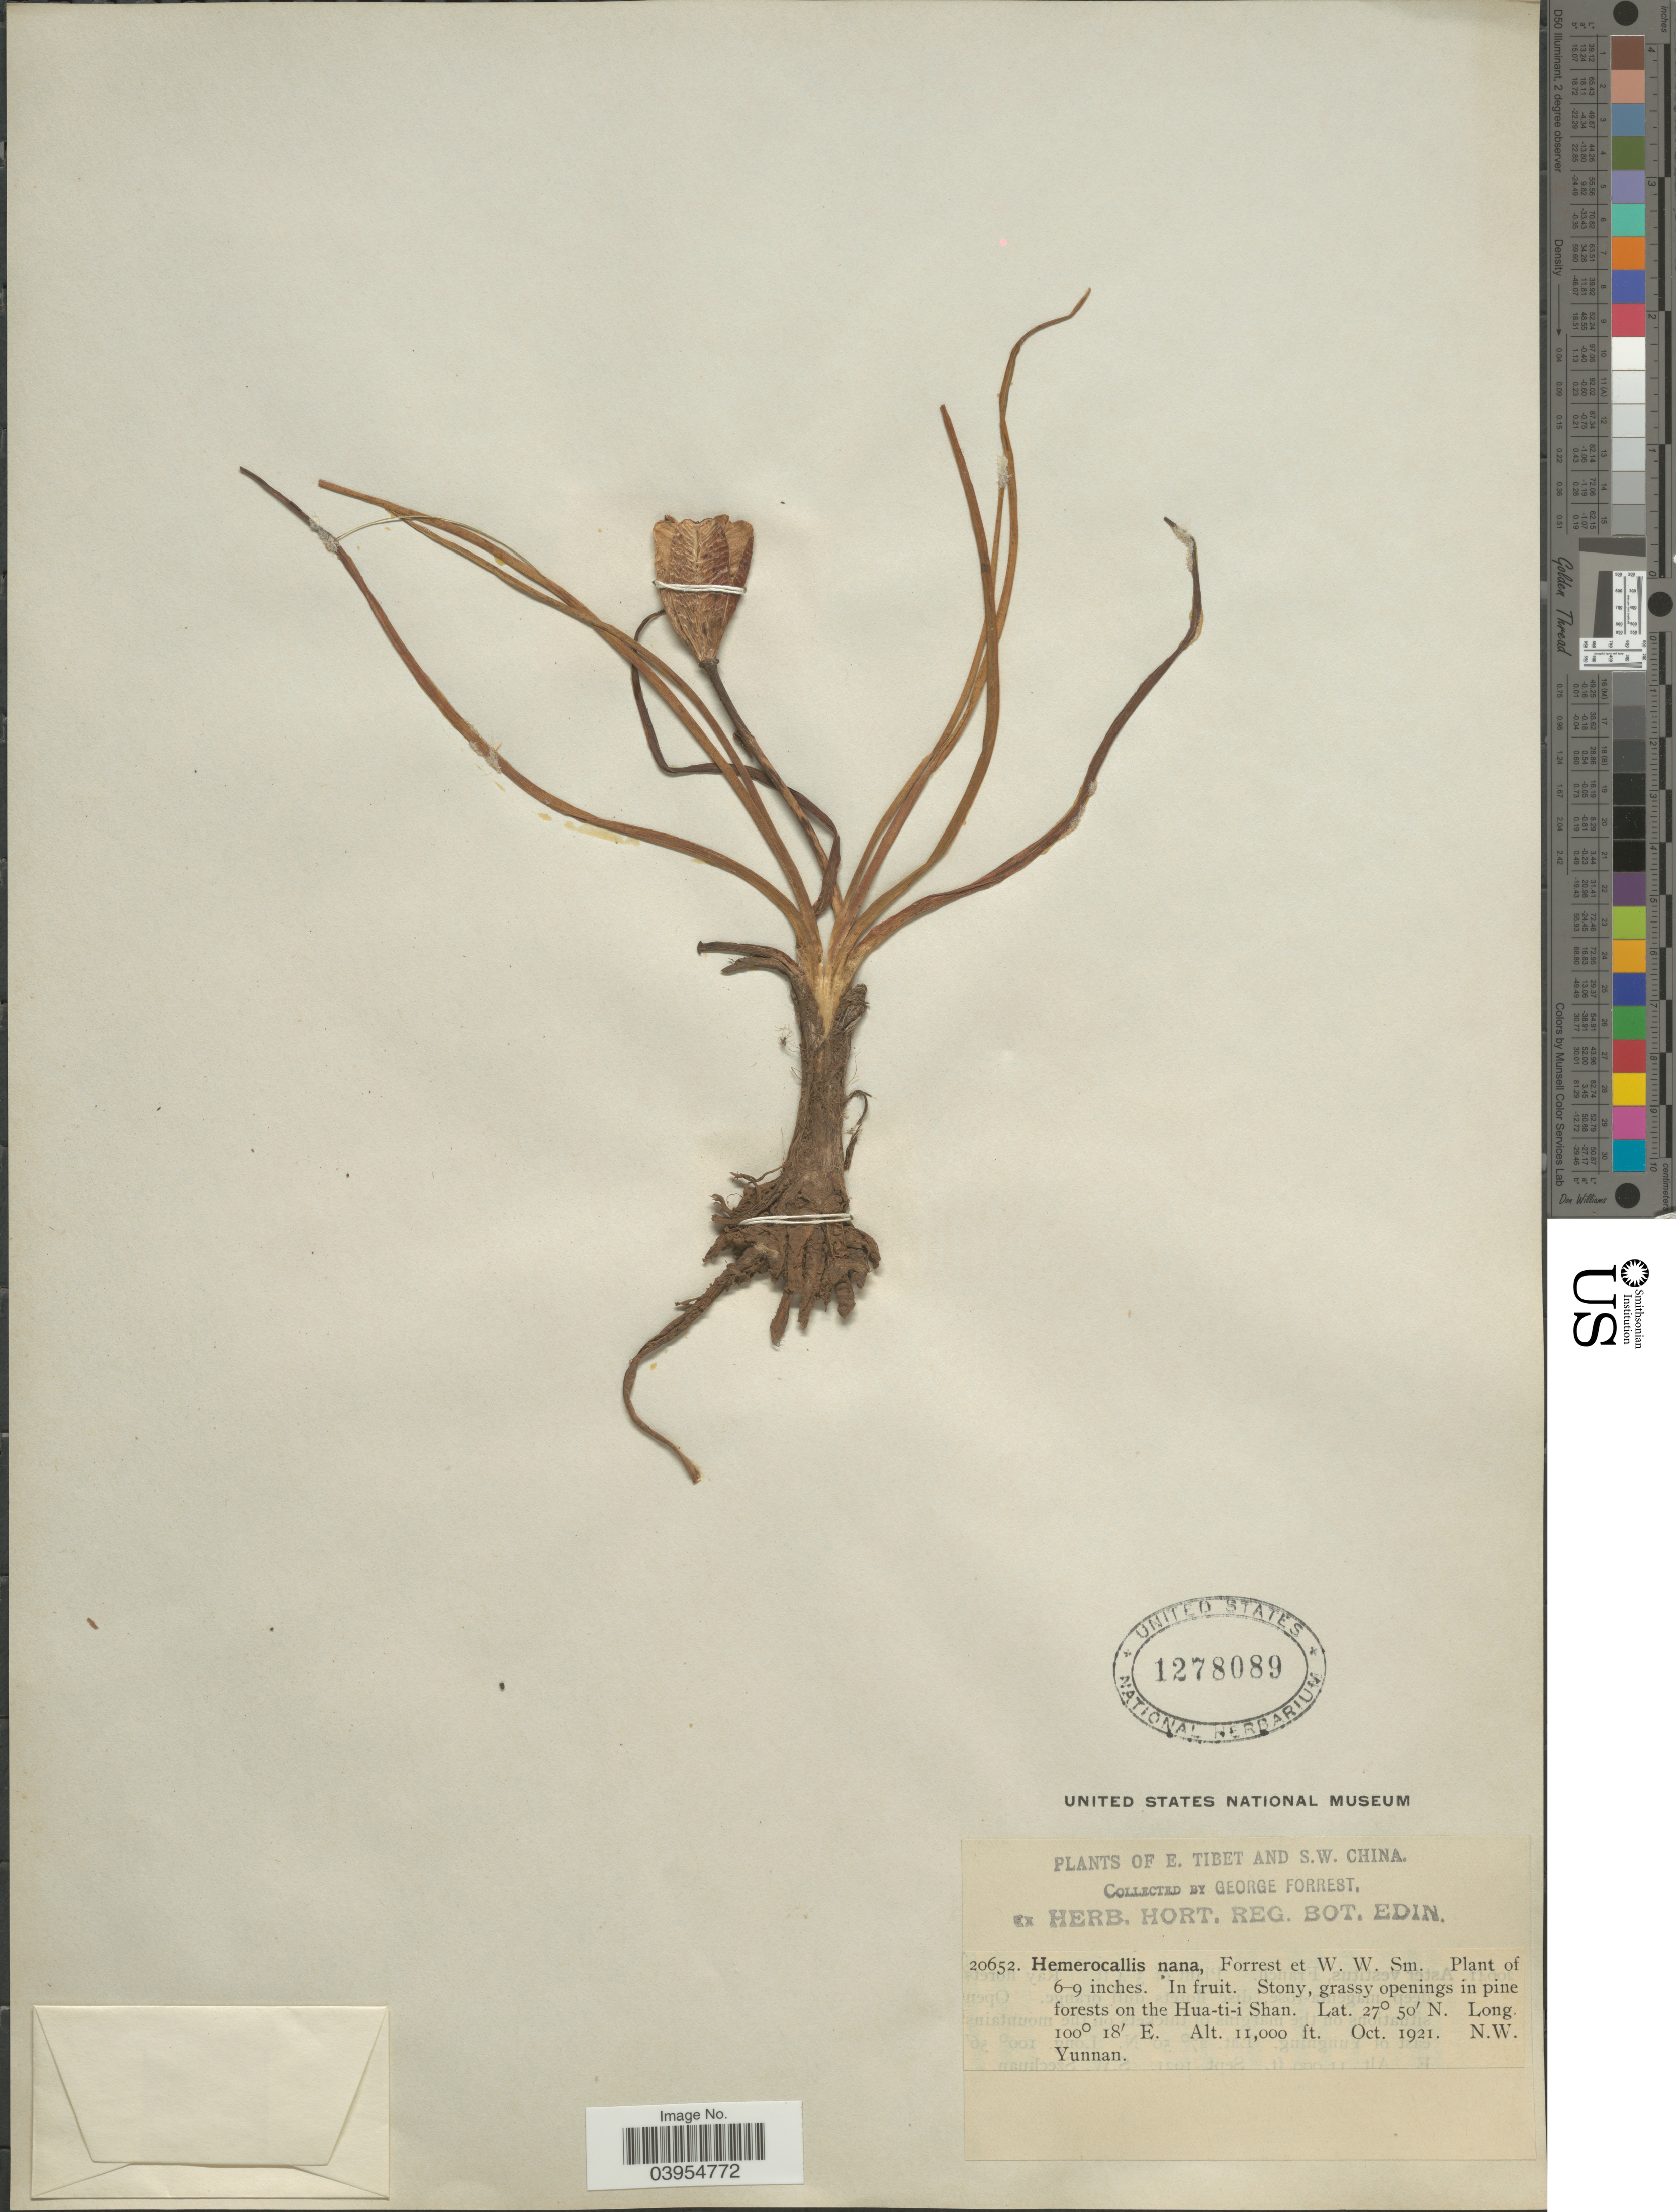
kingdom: Plantae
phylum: Tracheophyta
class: Liliopsida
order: Asparagales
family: Asphodelaceae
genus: Hemerocallis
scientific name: Hemerocallis nana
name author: W.W. Sm. & Forrest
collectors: G. Forrest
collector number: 20652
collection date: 1921-10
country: China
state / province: Yunnan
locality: S.W. China. On the Hua-ti-i Shan. N.W. Yunnan.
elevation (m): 3353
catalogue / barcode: US 1278089